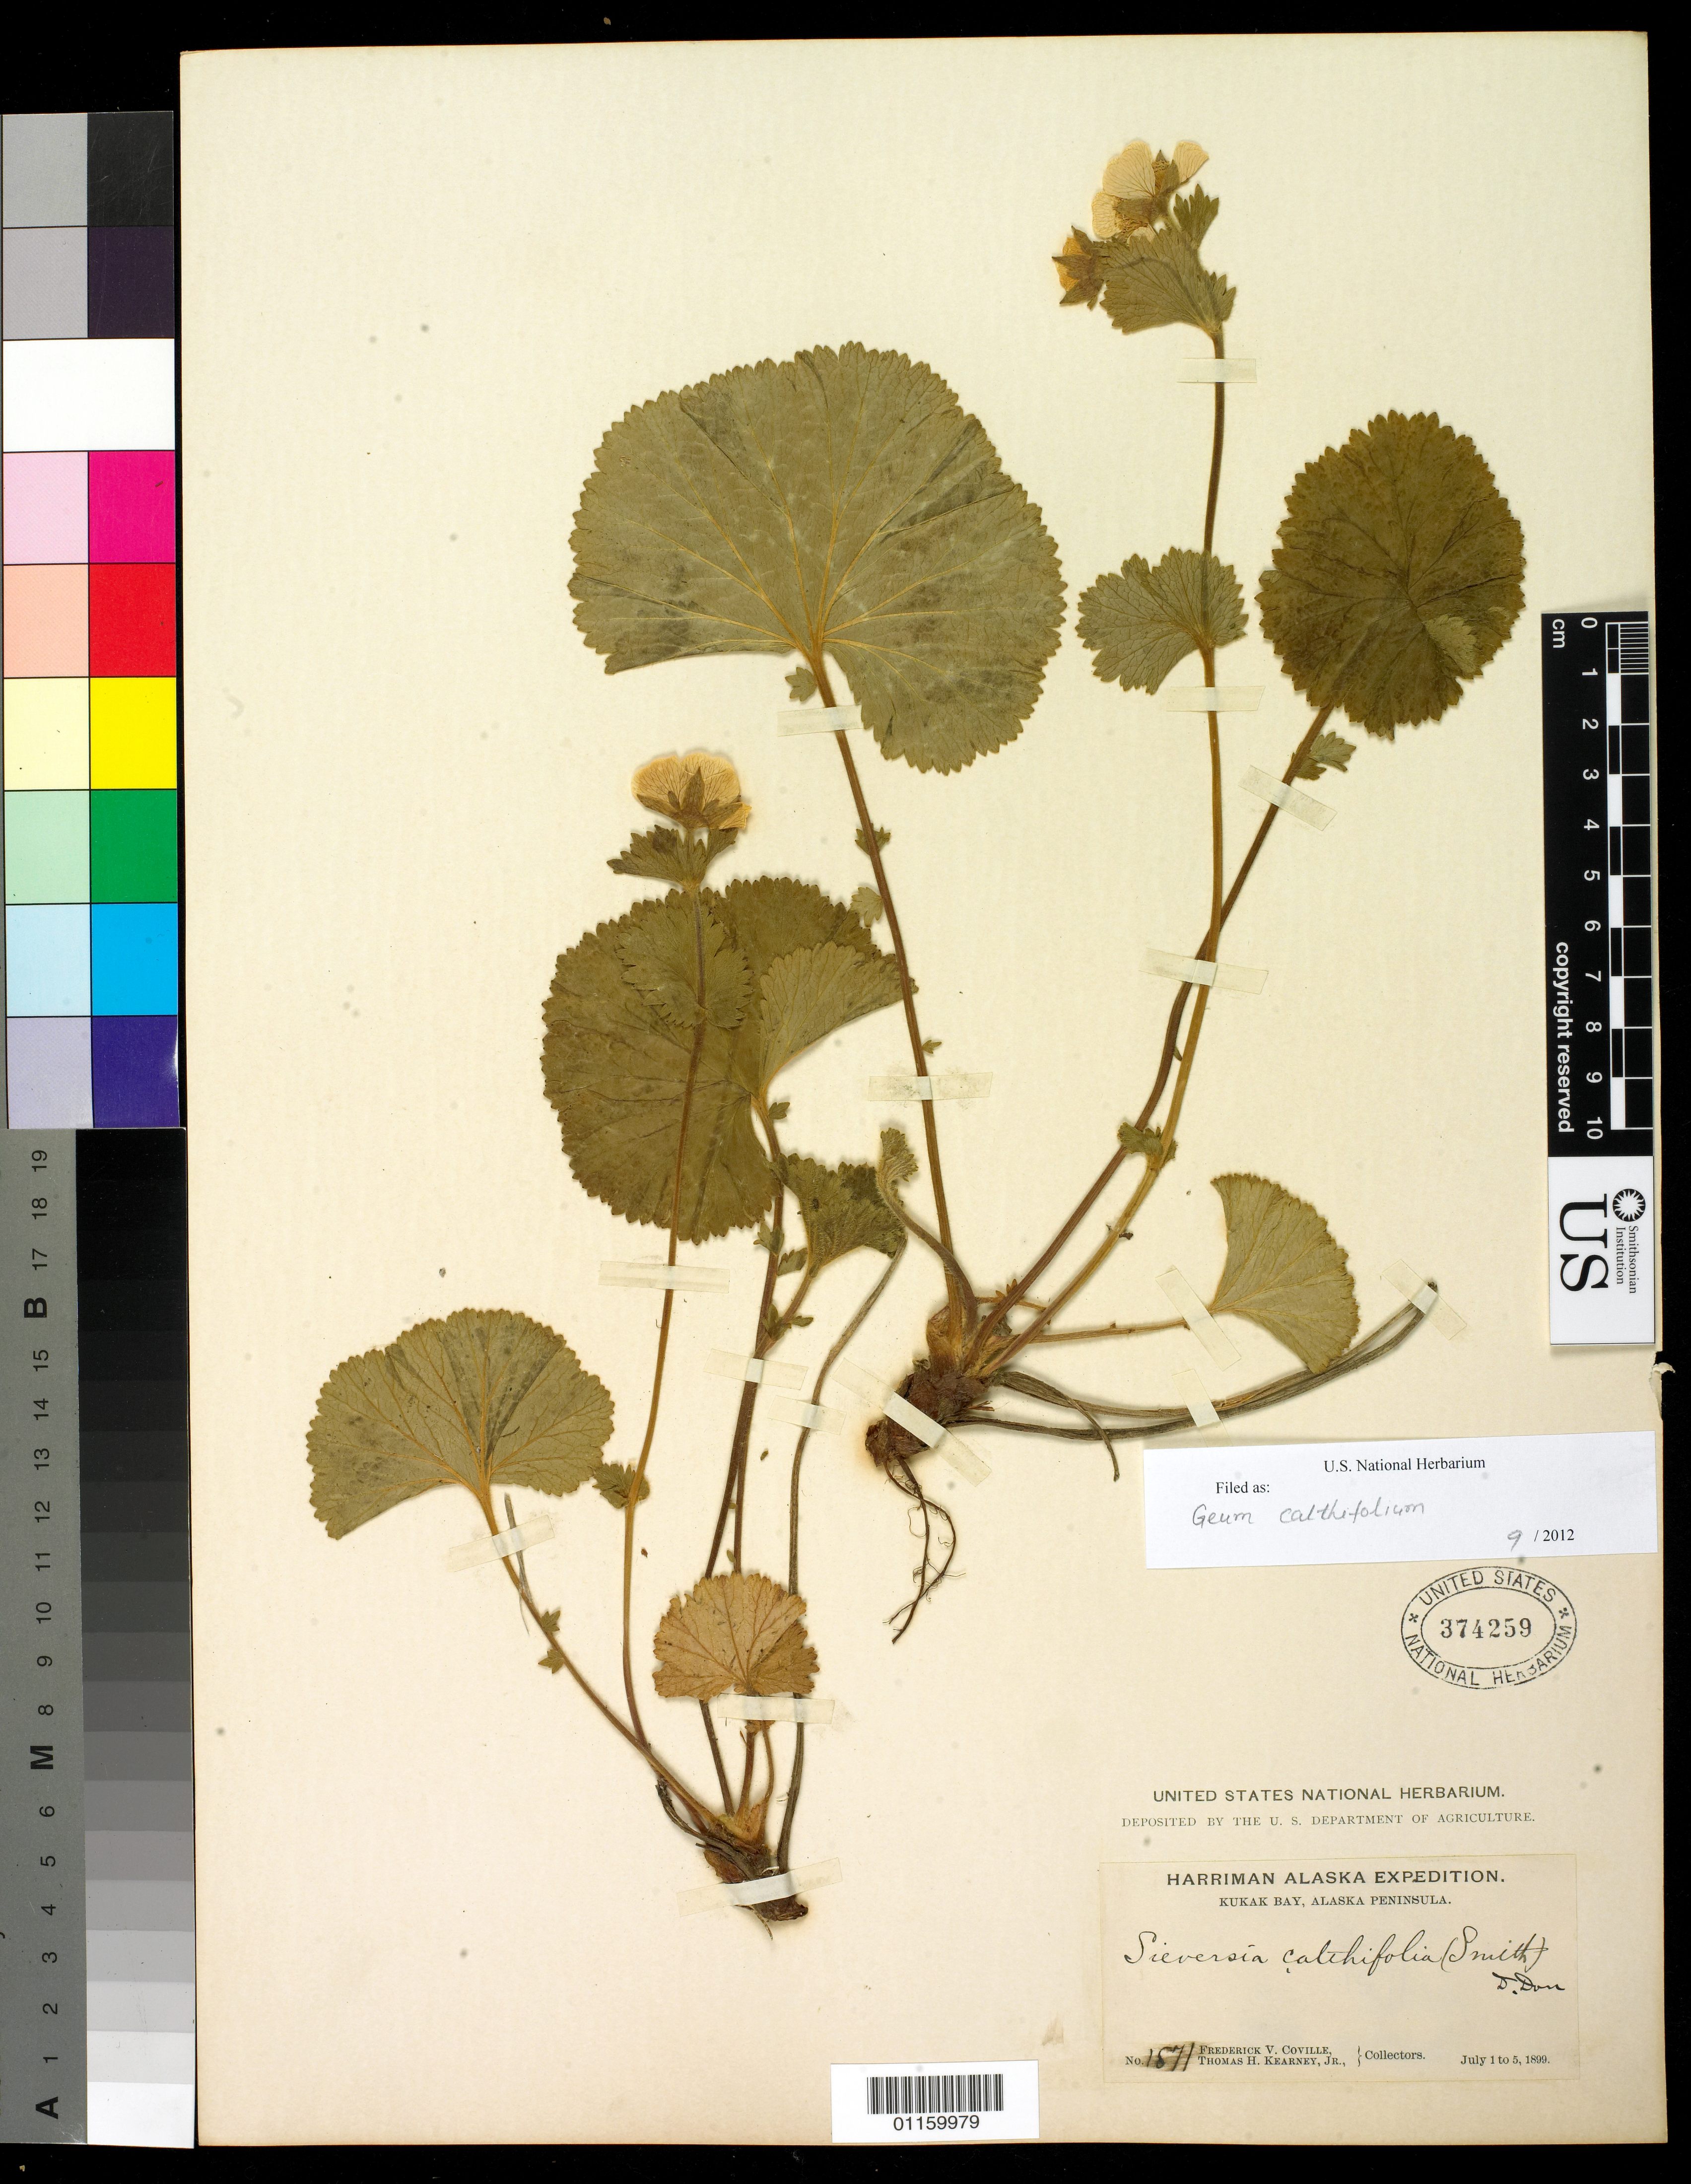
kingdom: Plantae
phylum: Tracheophyta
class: Magnoliopsida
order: Rosales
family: Rosaceae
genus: Geum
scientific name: Geum calthifolium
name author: Menzies ex Sm.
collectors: F. V. Coville & T. H. Kearney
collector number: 1511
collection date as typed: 01 Jul 1899 to 05 Jul 1899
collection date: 1899-07-01/1899-07-05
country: United States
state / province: Alaska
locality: Kukak Bay, Alaska Peninsula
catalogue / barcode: US 374259